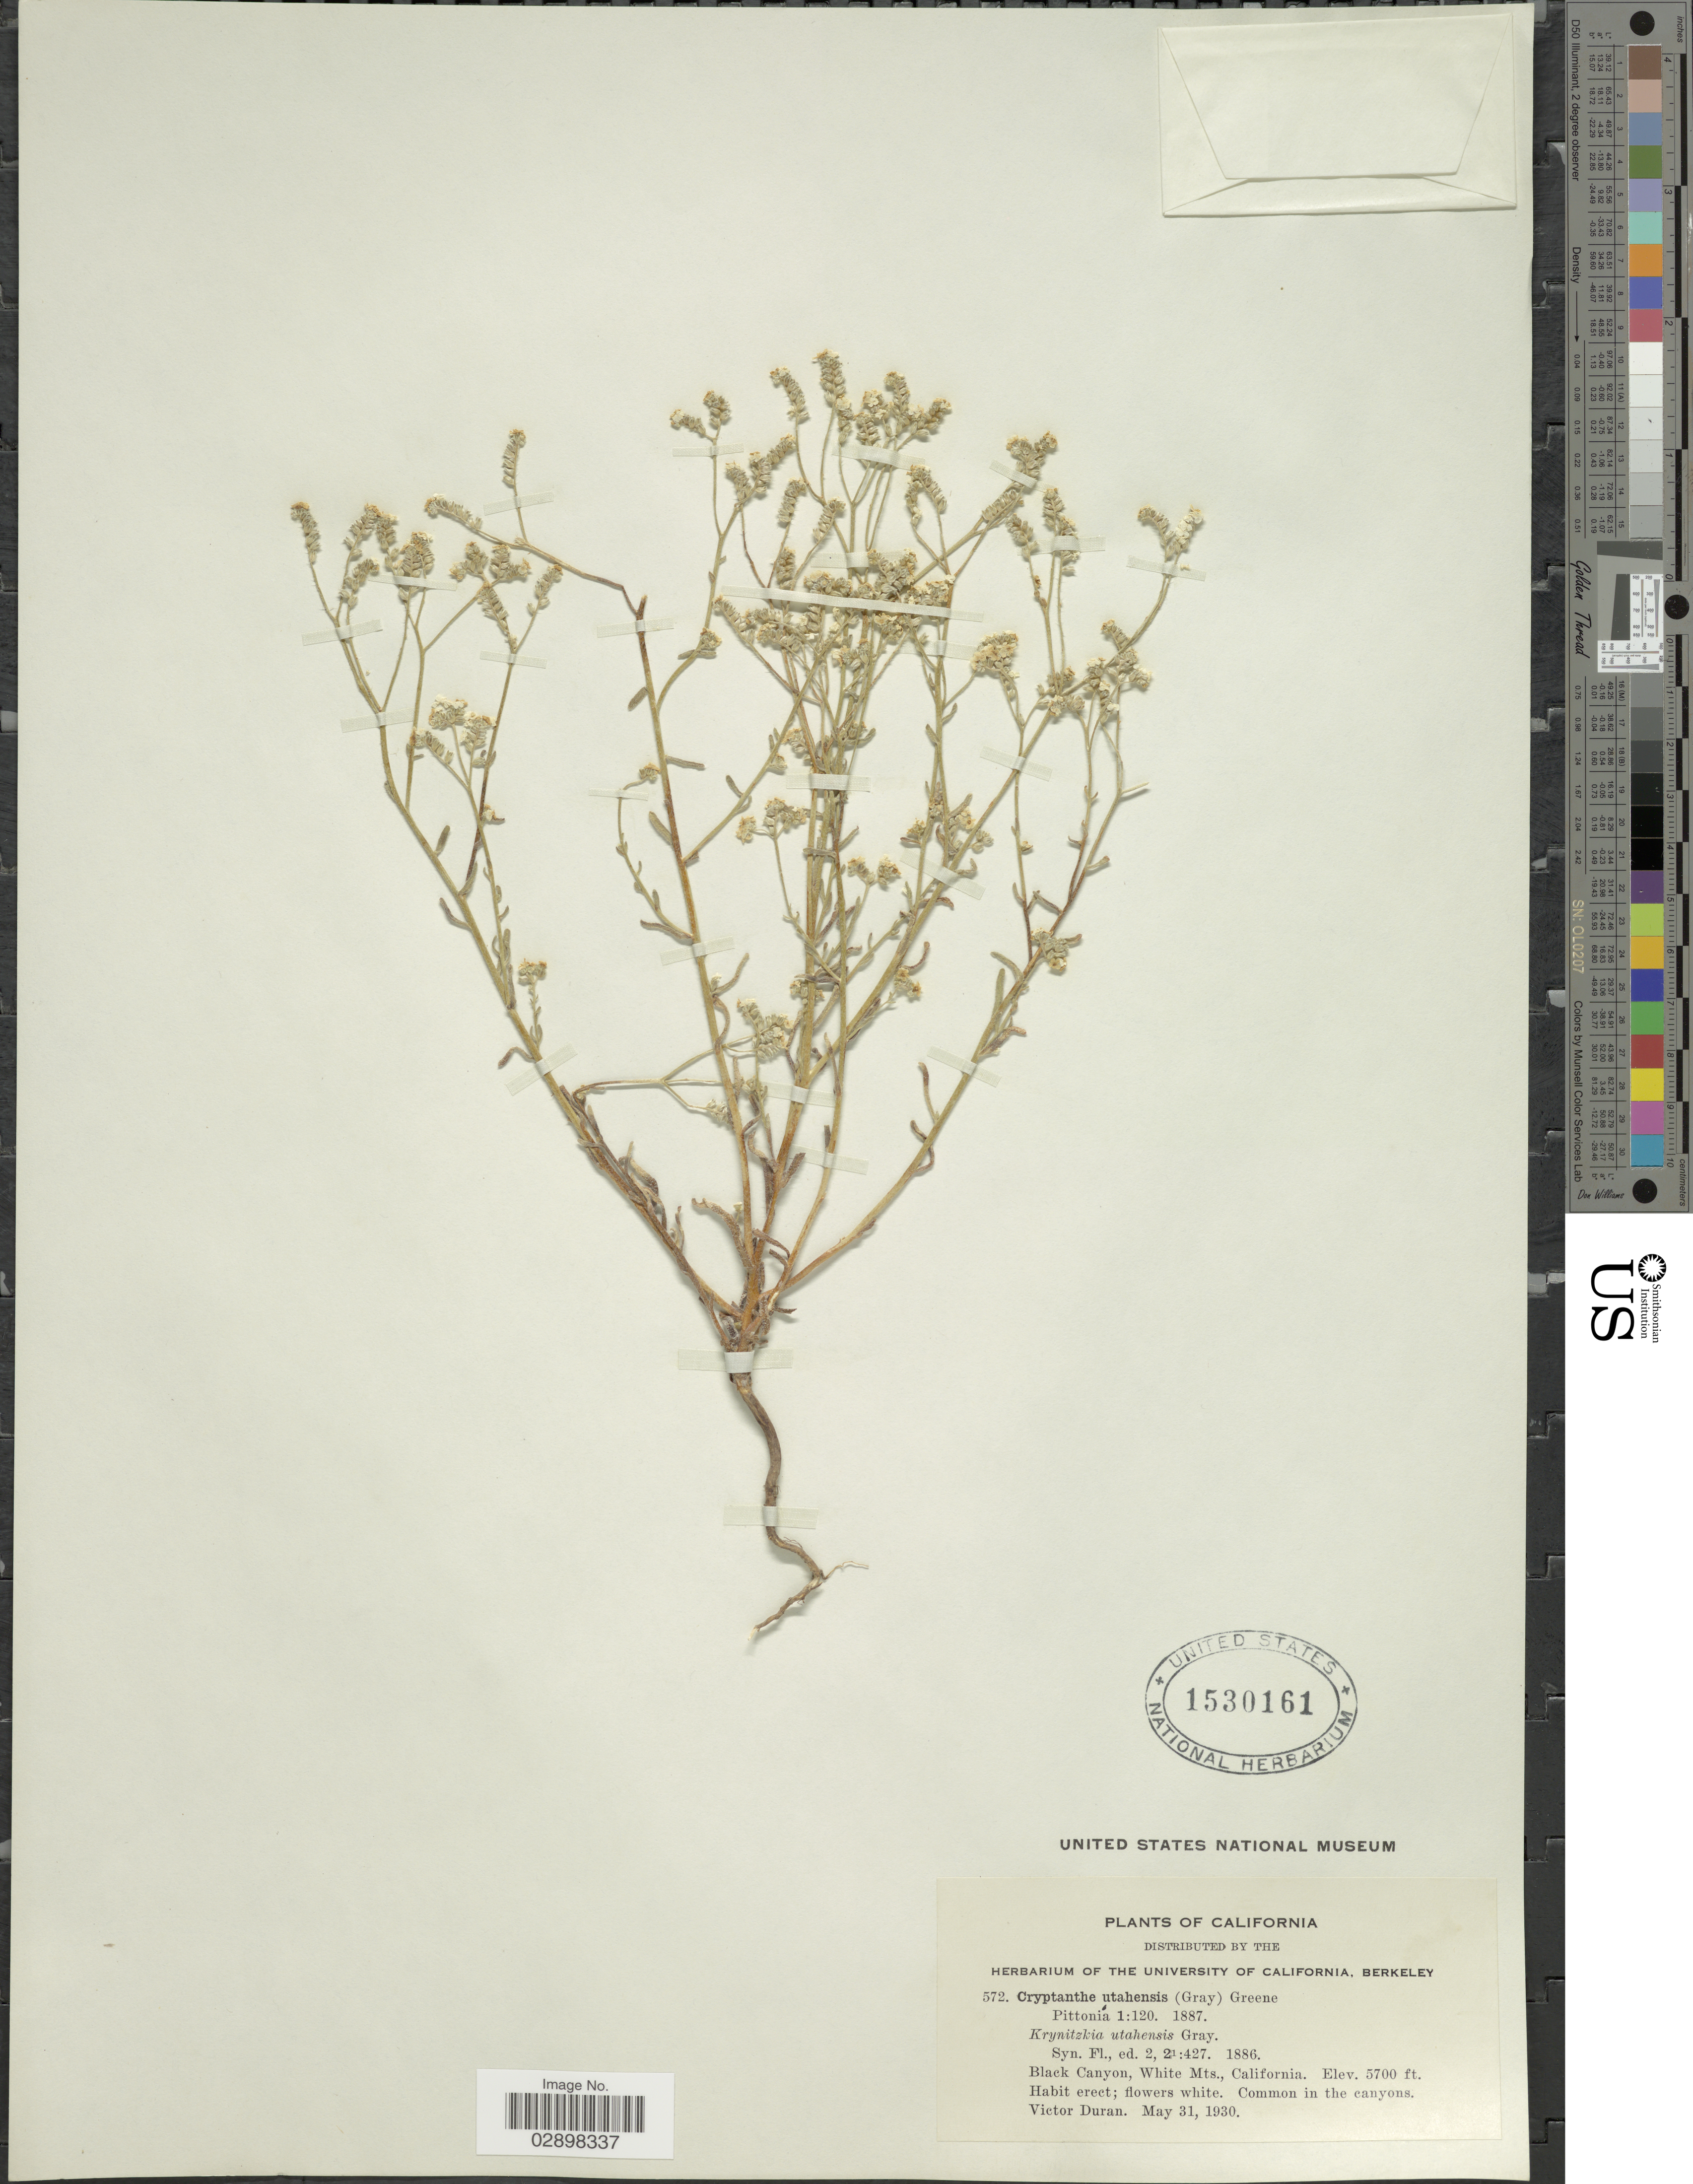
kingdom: Plantae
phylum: Tracheophyta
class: Magnoliopsida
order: Boraginales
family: Boraginaceae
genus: Cryptantha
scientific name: Cryptantha utahensis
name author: (A. Gray) Greene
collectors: V. Duran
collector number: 572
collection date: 1930-05-31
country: United States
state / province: California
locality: Black Canyon, White Mts.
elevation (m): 1737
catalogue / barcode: US 1530161